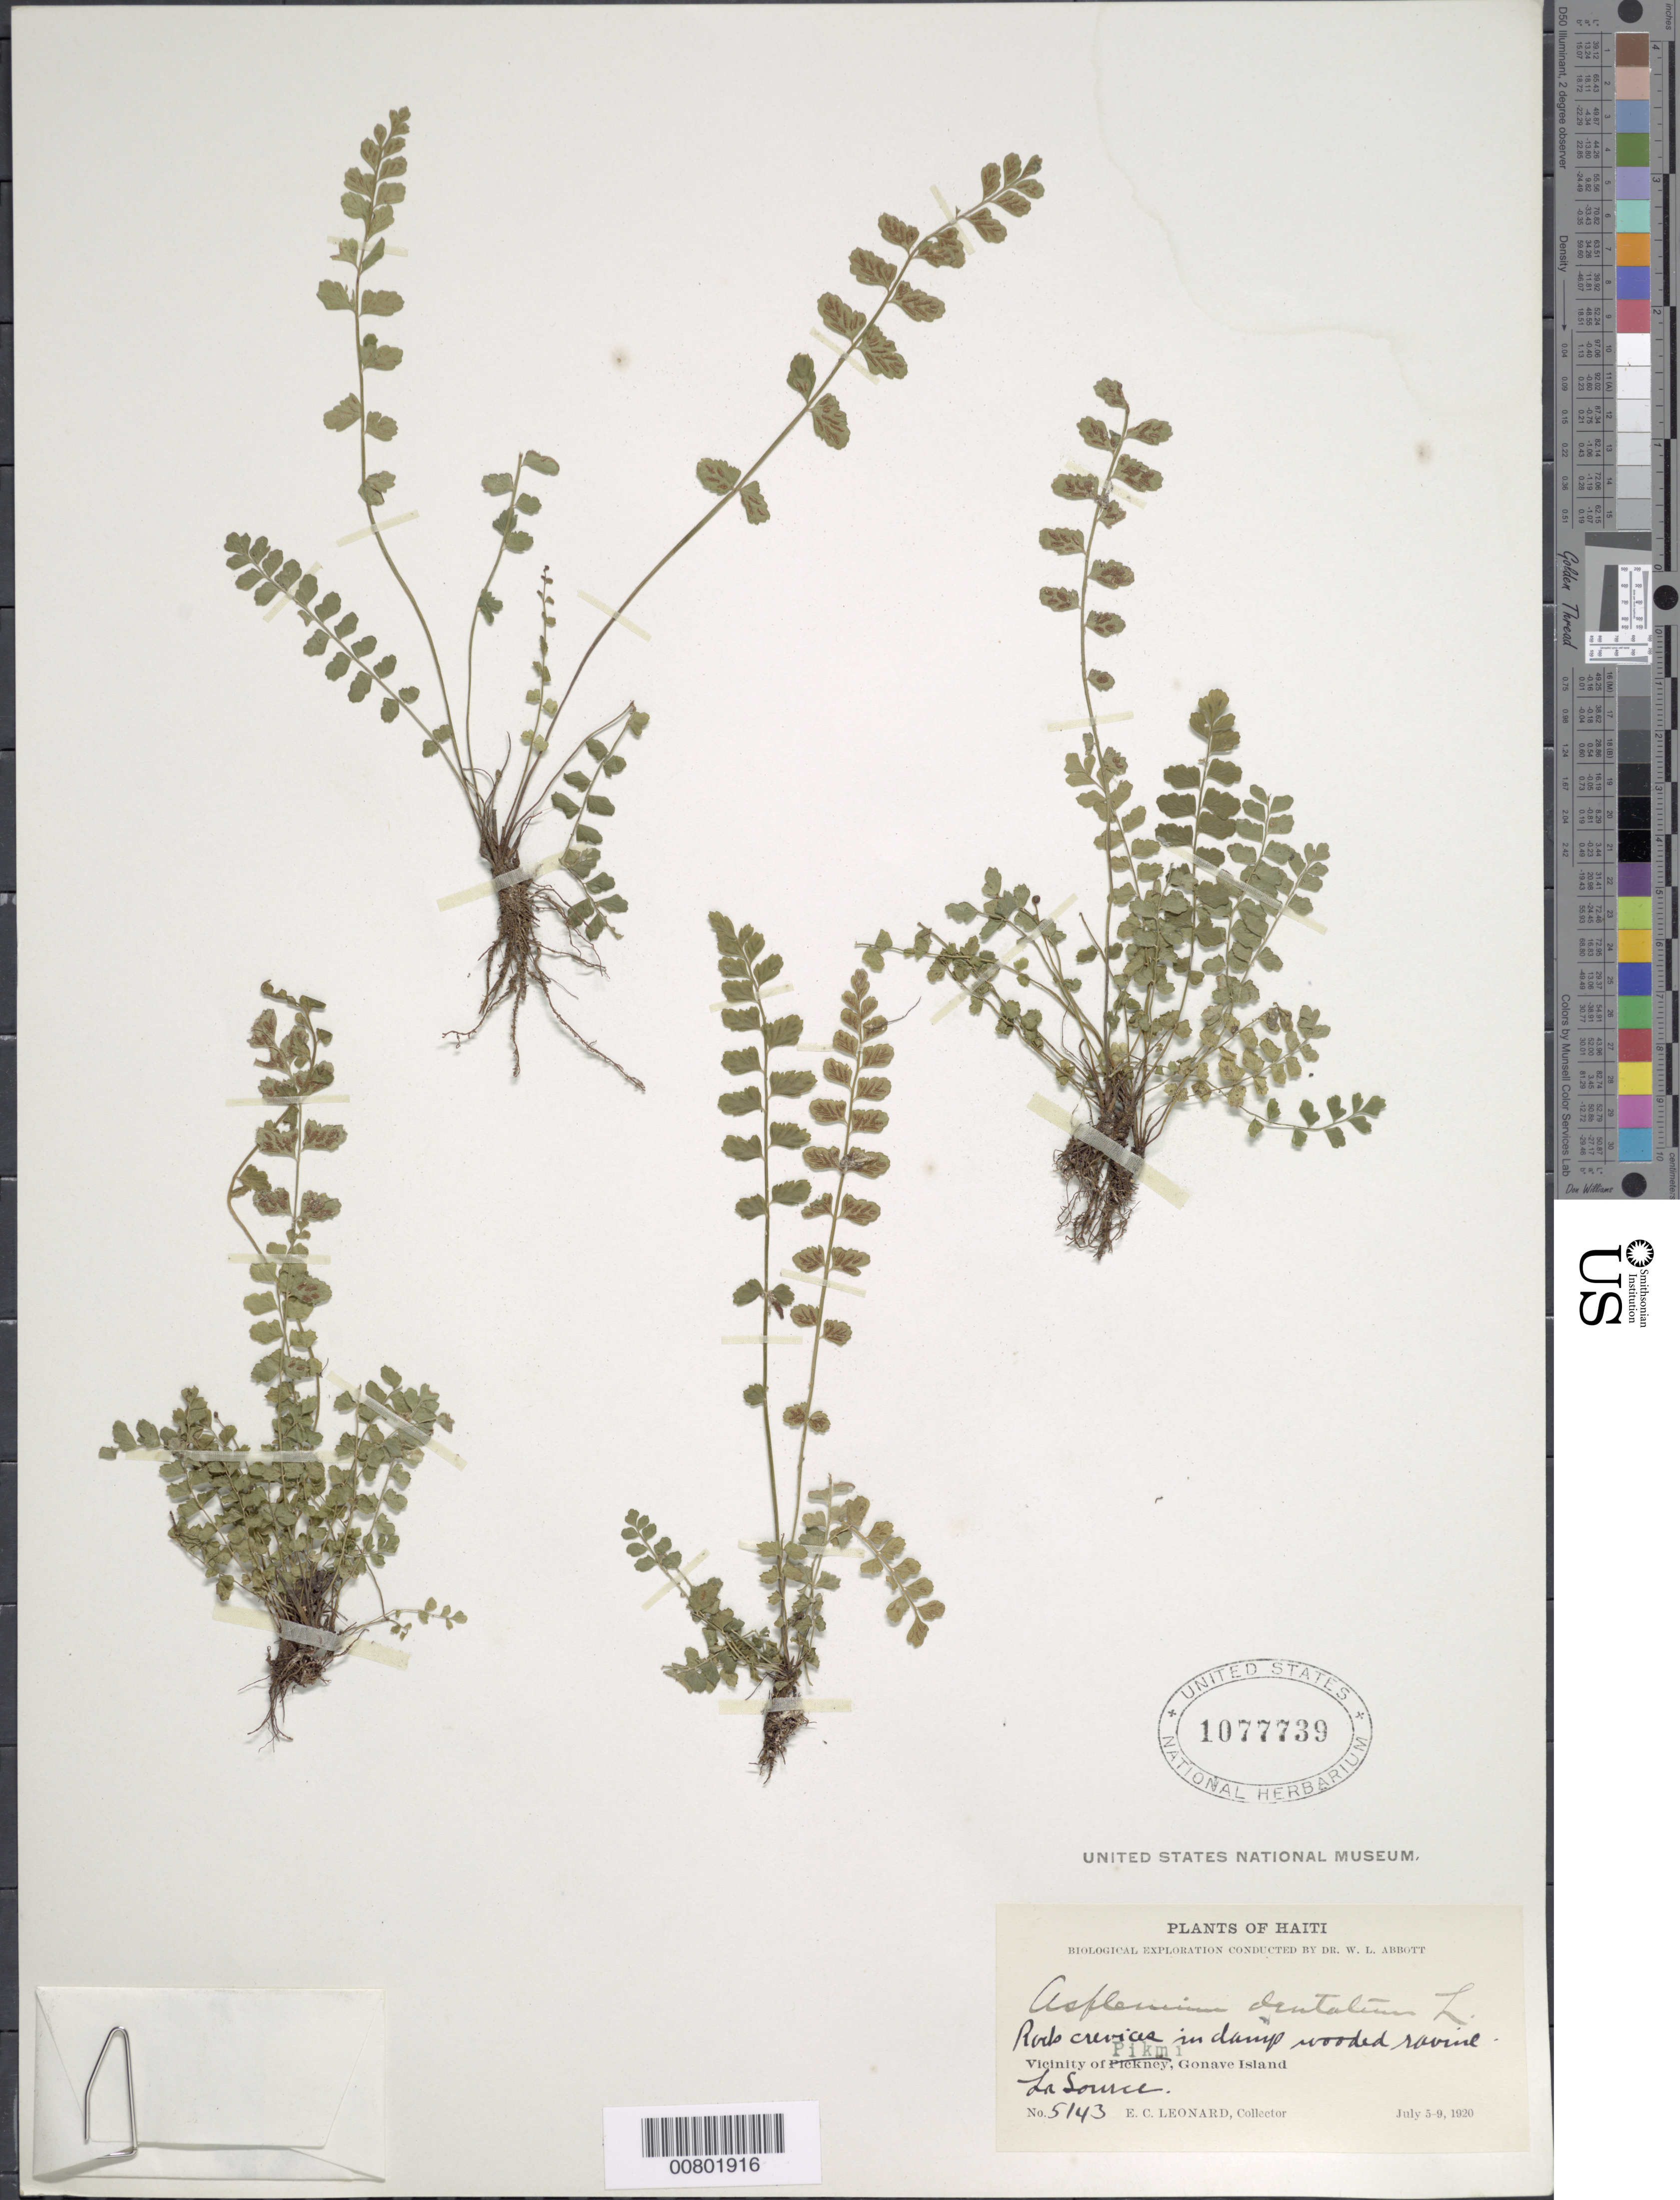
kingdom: Plantae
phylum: Tracheophyta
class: Polypodiopsida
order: Polypodiales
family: Aspleniaceae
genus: Asplenium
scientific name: Asplenium dentatum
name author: L.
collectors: E. C. Leonard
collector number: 5143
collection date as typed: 05 Jul 1920 to 09 Jul 1920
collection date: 1920-07-05/1920-07-09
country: Haiti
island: Hispaniola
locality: Gonave Island, vicinity Pikmi, La Source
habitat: Rock crevices in damp wooded ravine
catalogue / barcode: US 1077739